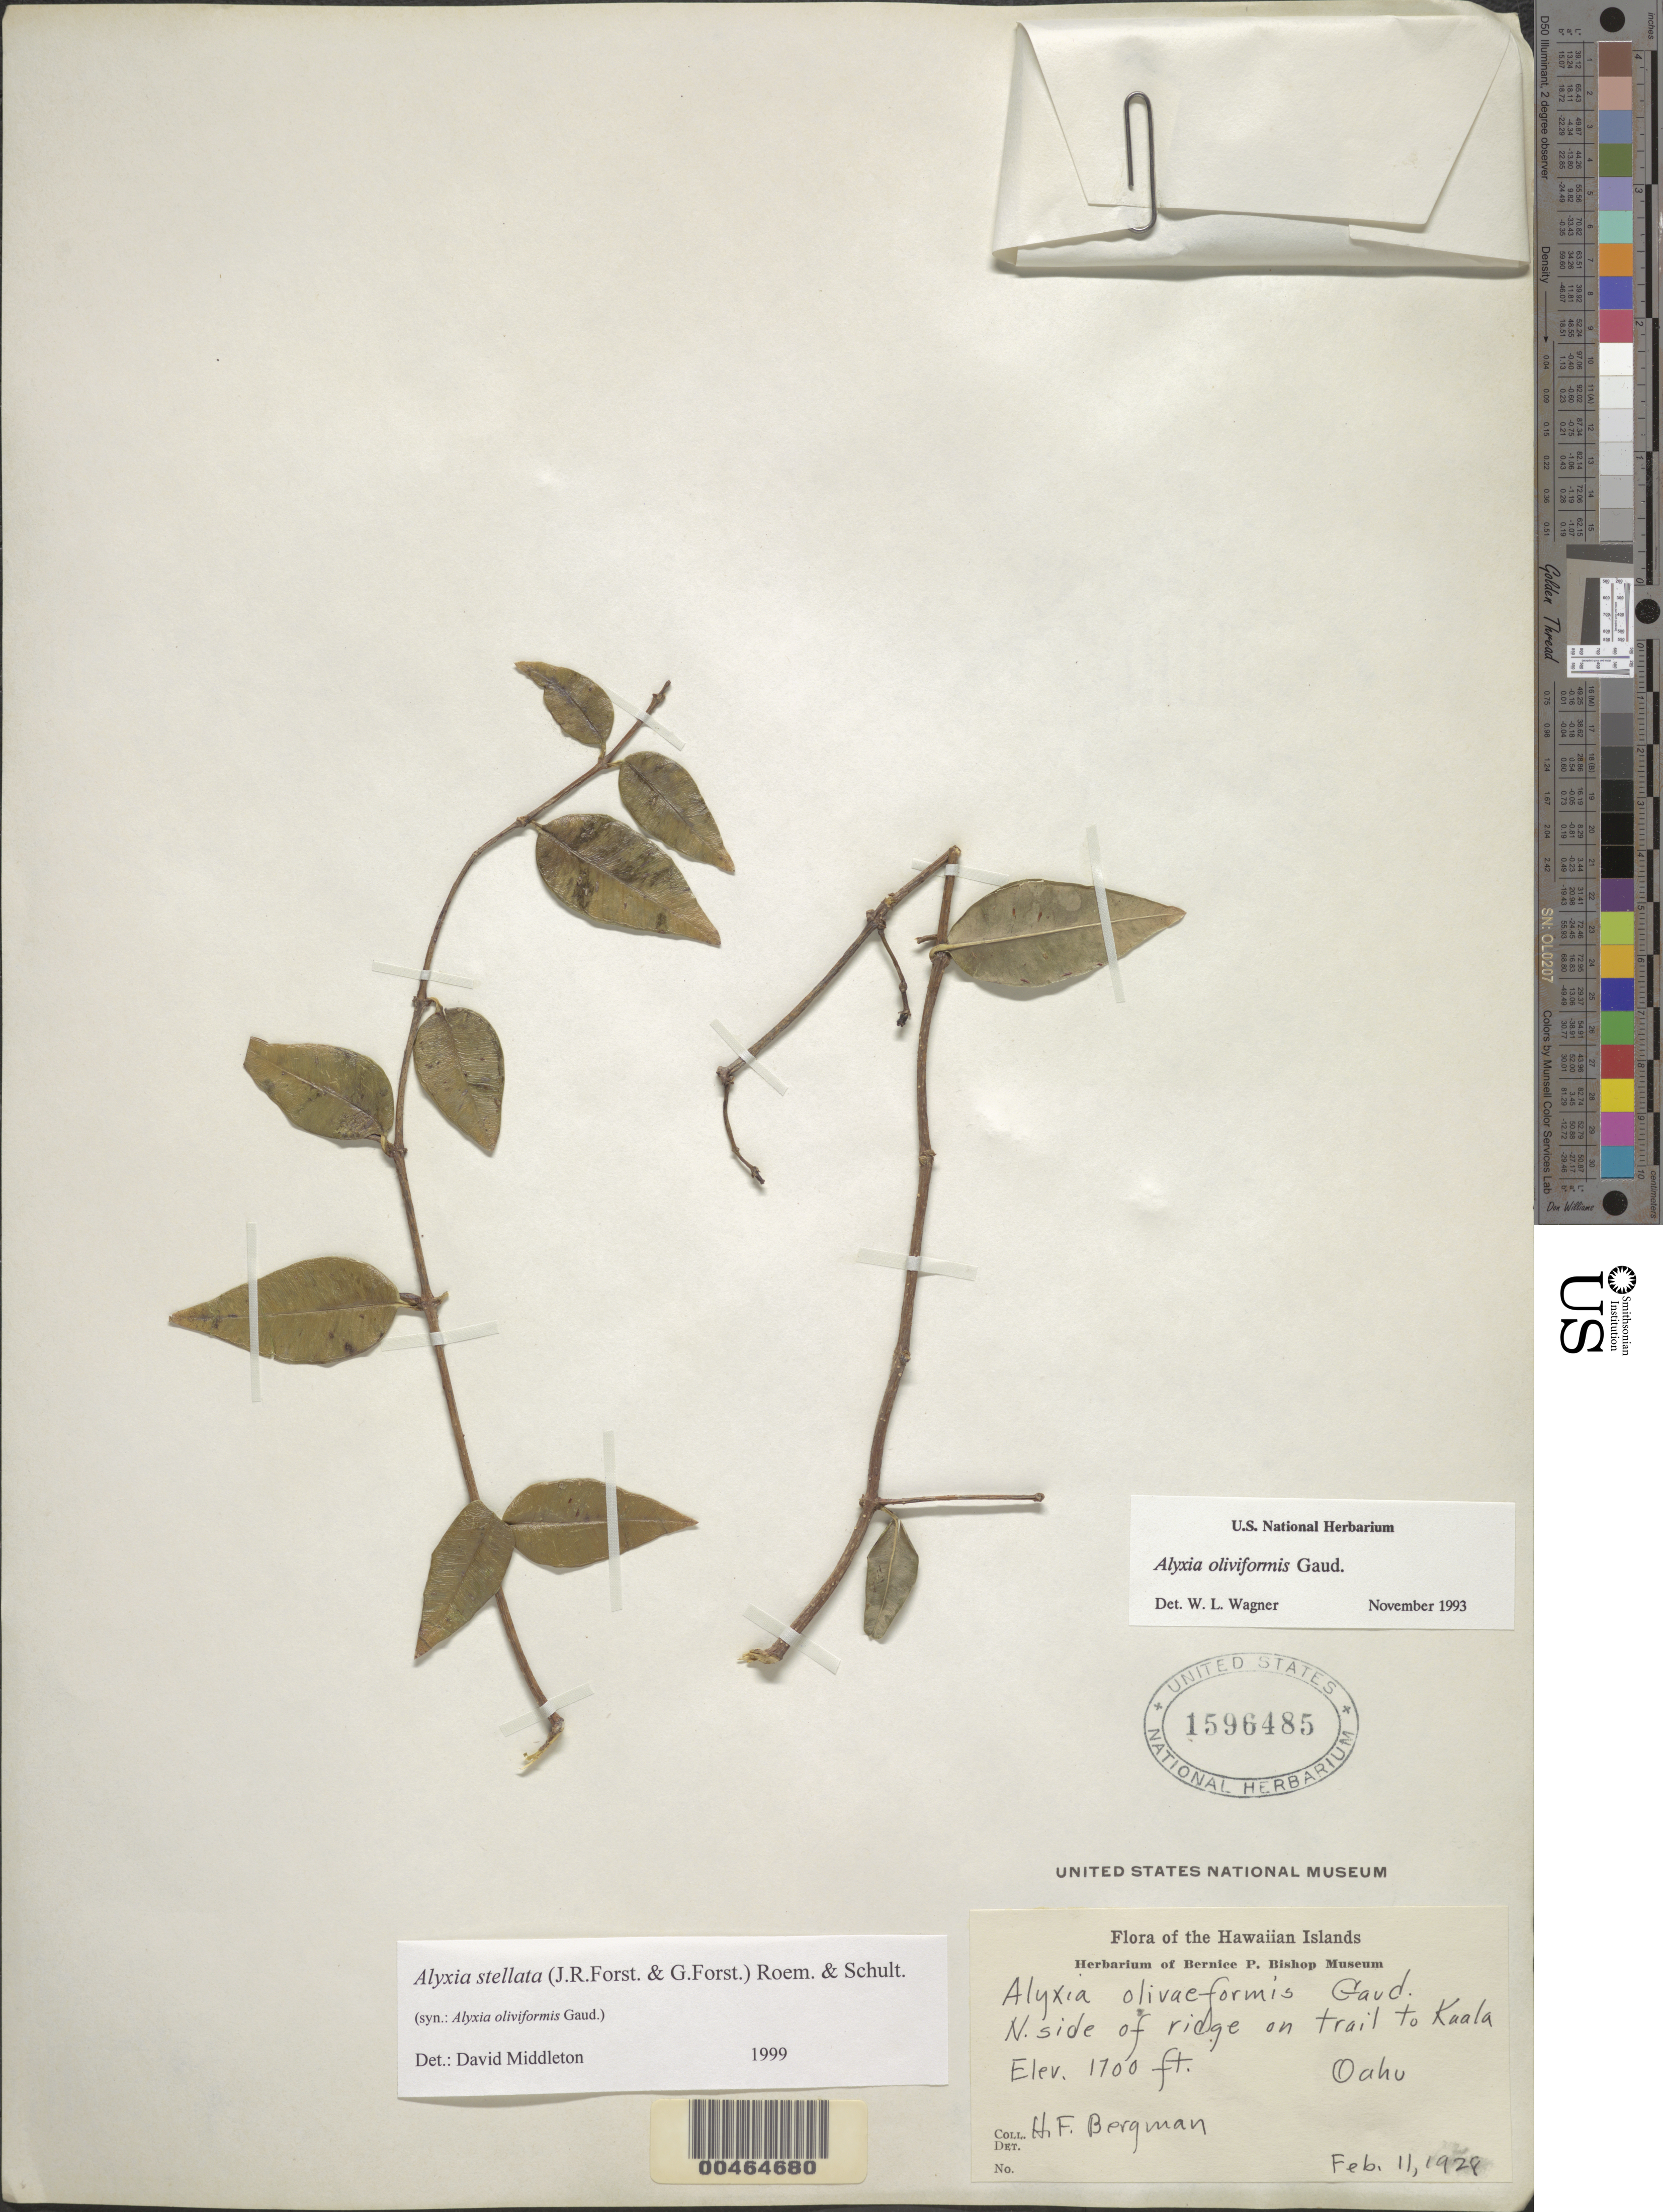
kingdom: Plantae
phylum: Tracheophyta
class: Magnoliopsida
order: Gentianales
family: Apocynaceae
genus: Alyxia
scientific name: Alyxia stellata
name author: (J.R. Forst. & G. Forst.) Roem. & Schult.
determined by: Middleton, D. J.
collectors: H. Bergman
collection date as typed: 11 Feb 1928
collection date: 1928-02-11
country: United States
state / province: Hawaii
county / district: Honolulu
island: Oahu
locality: N side of ridge on trail to Kaala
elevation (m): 518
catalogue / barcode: US 1596485